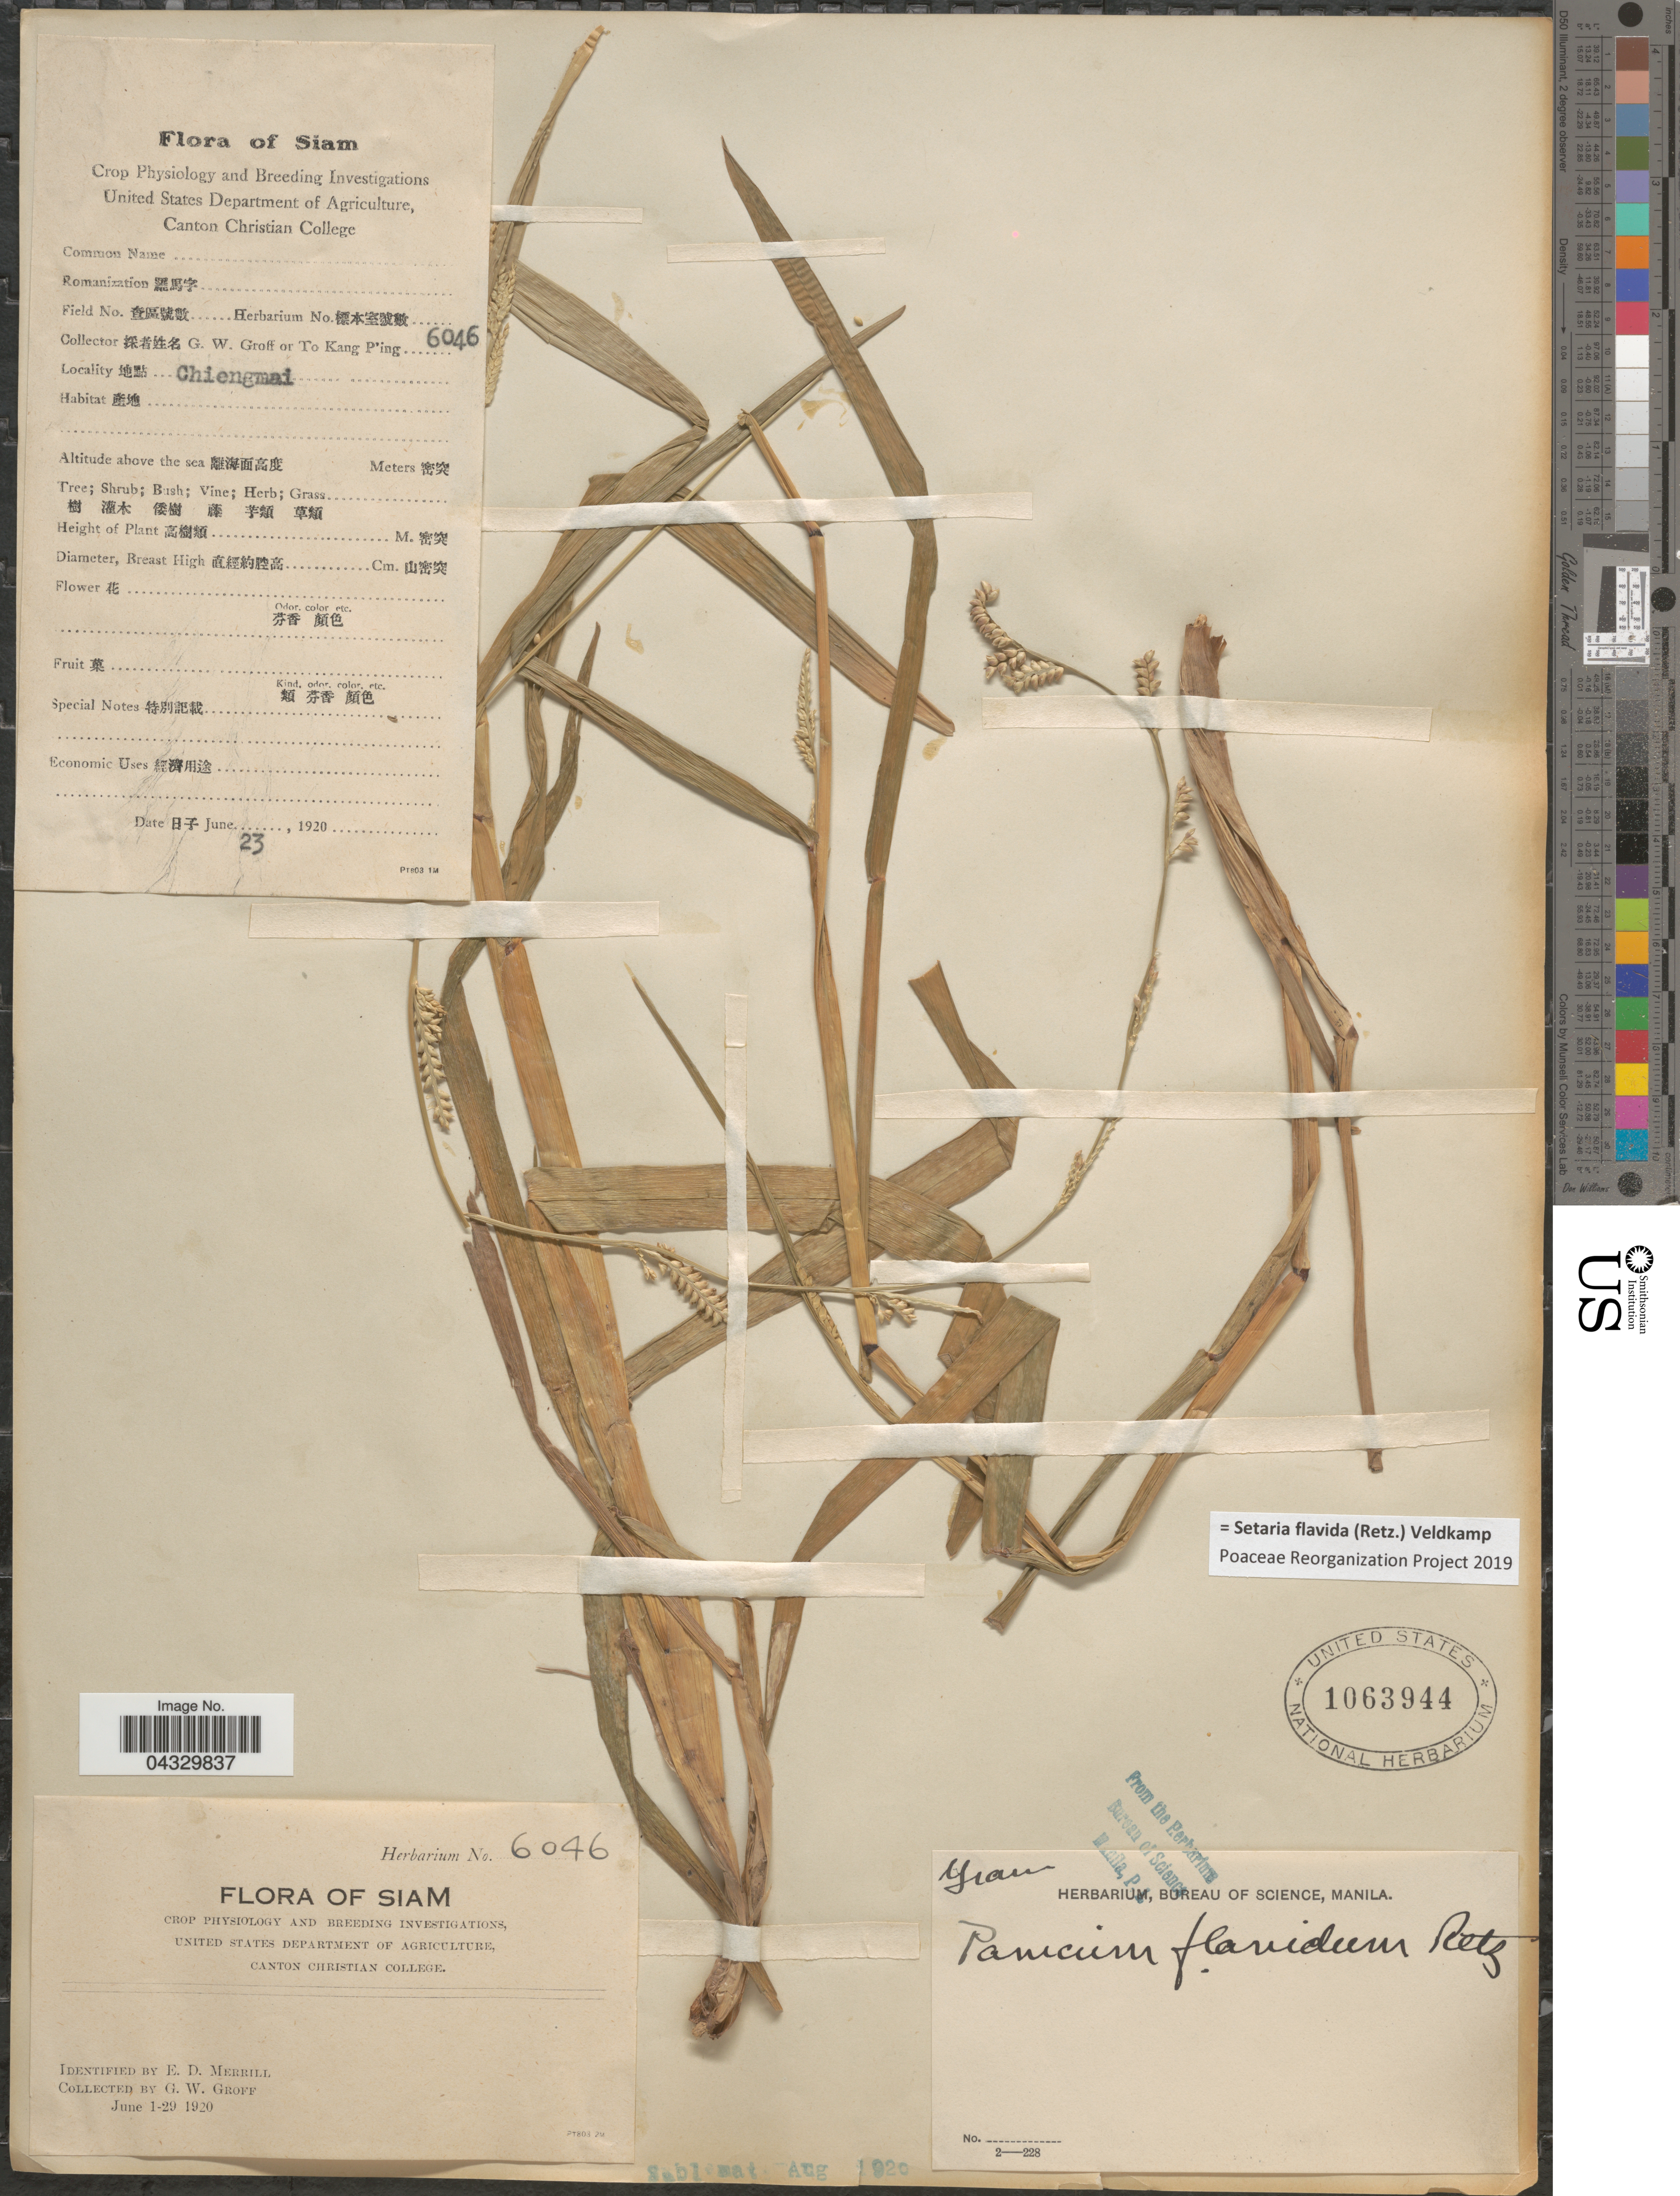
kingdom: Plantae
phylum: Tracheophyta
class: Liliopsida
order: Poales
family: Poaceae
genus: Setaria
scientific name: Setaria flavida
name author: (Retz.) Veldkamp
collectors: G. Groff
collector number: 6046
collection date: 1920-06-23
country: Thailand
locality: Siam. Chiengmai.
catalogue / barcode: US 1063944